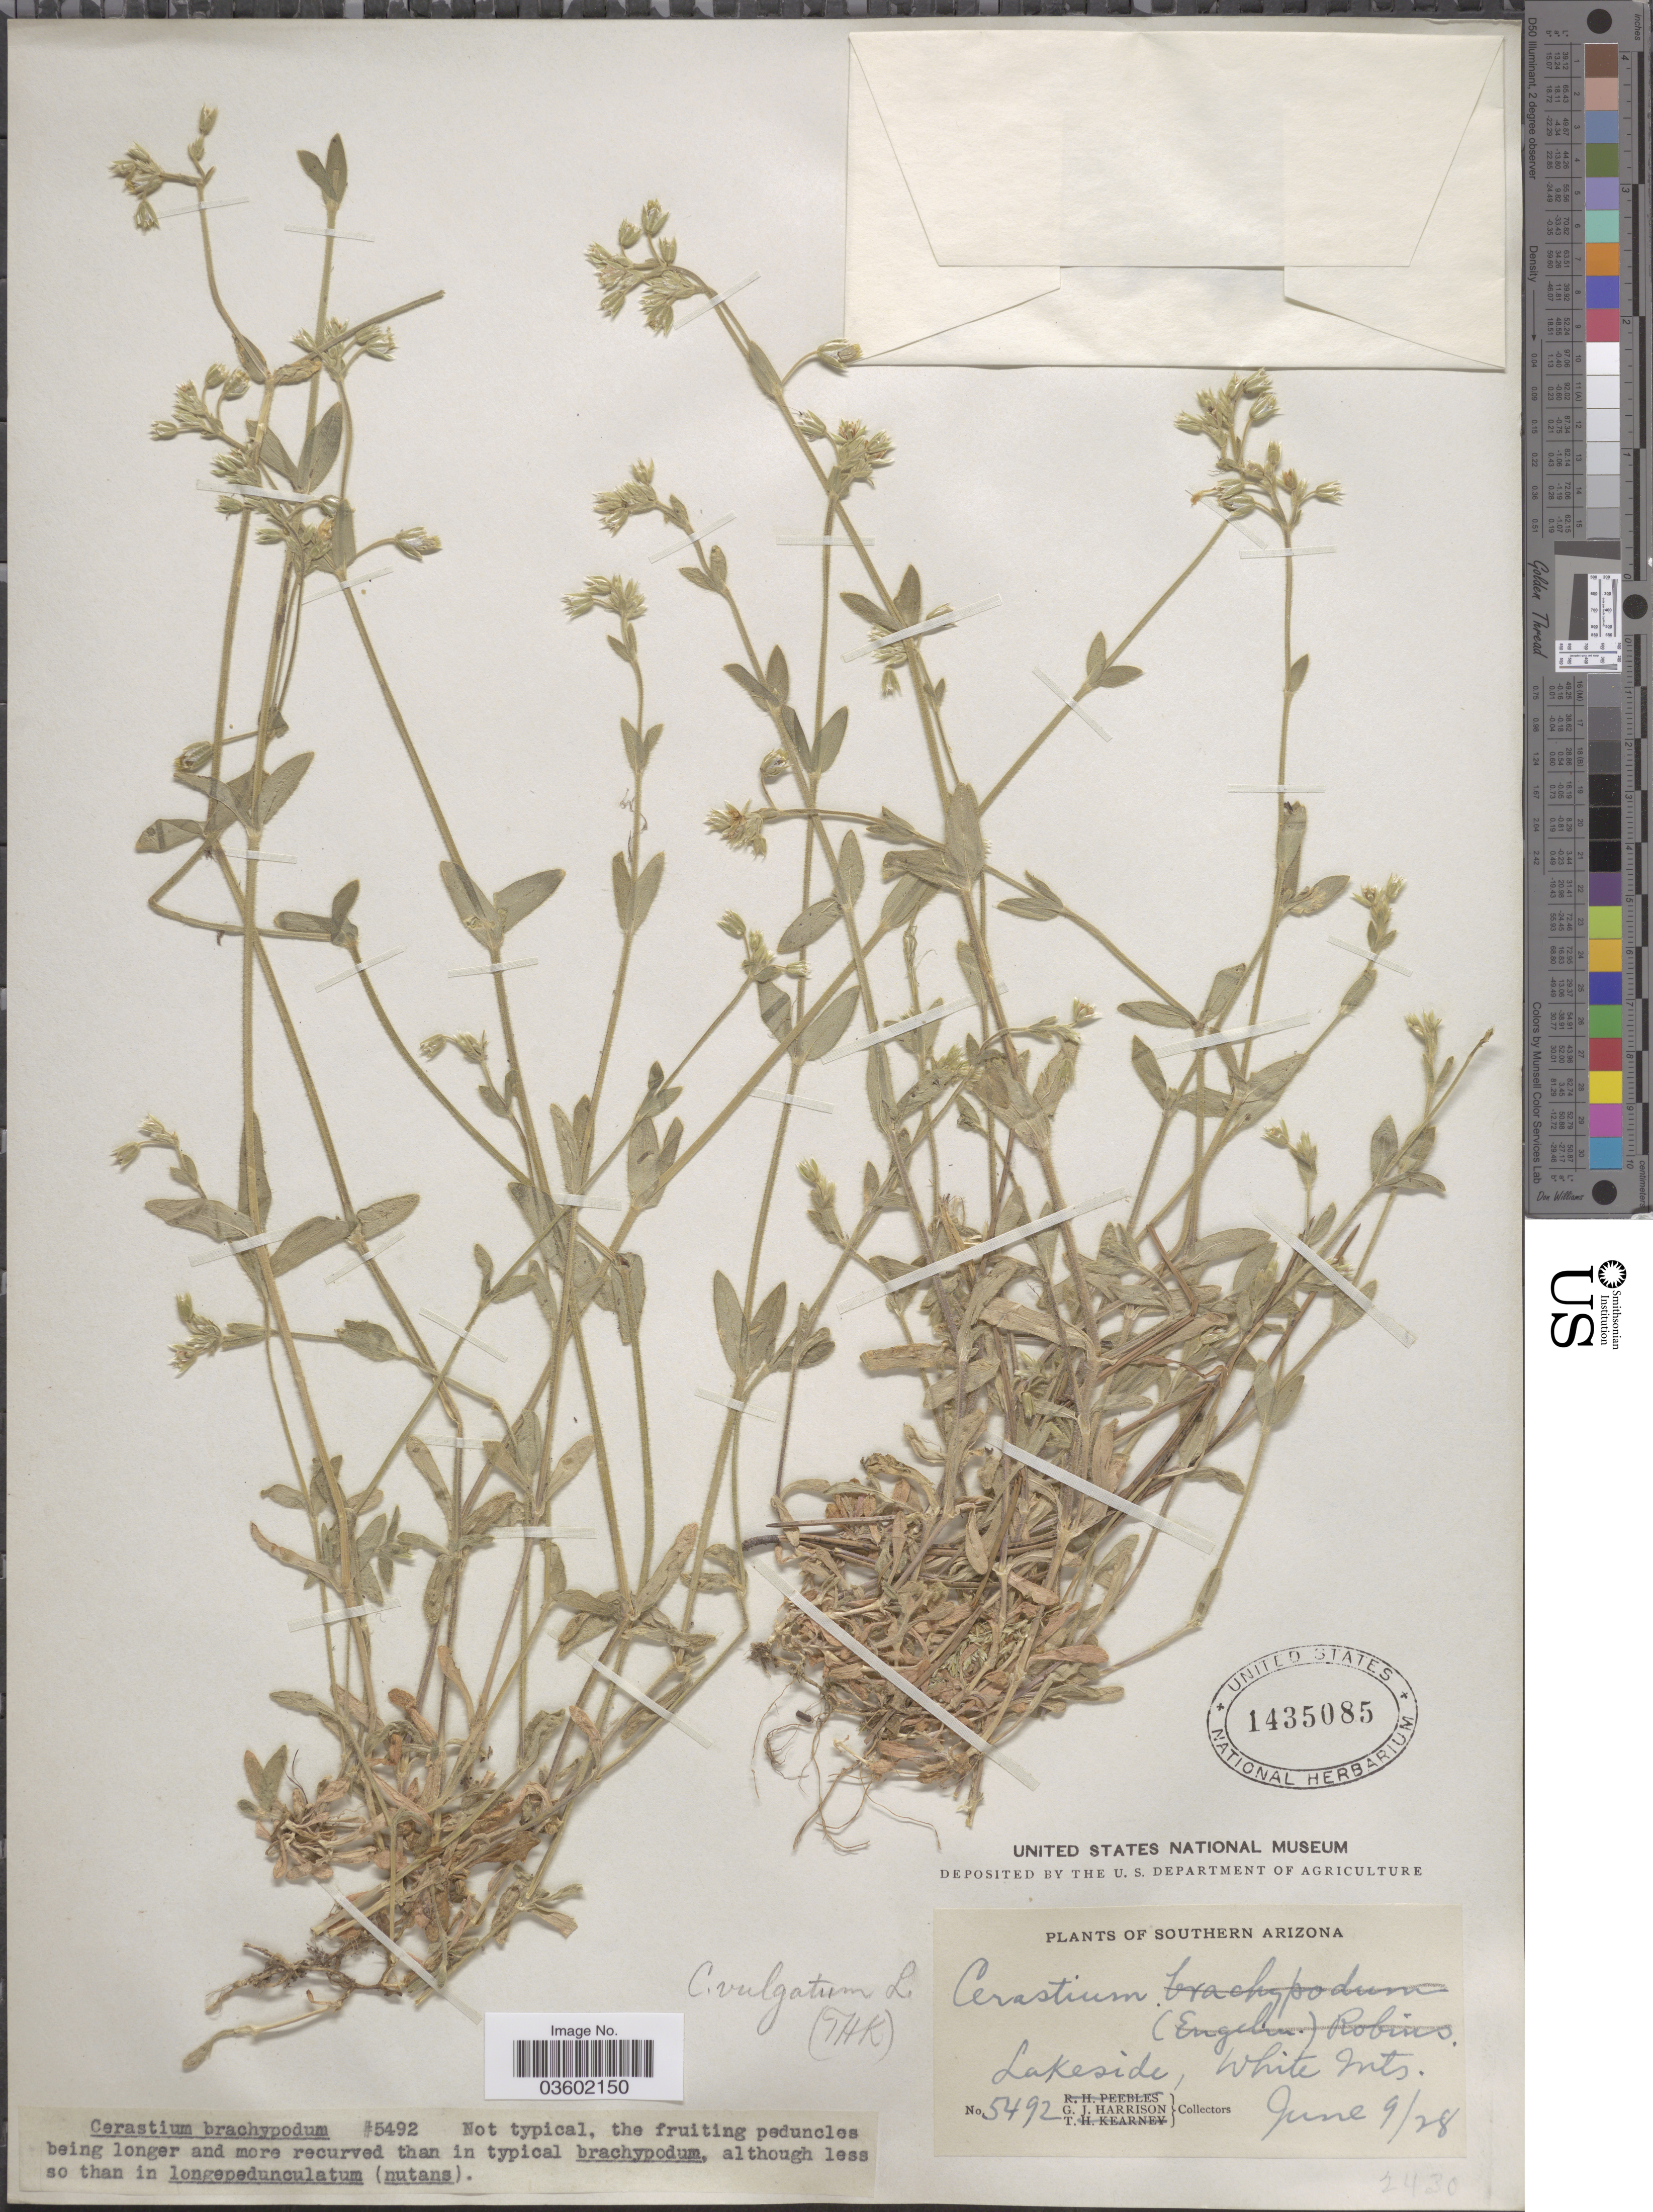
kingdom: Plantae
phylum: Tracheophyta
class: Magnoliopsida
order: Caryophyllales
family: Caryophyllaceae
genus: Cerastium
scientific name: Cerastium vulgatum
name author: L.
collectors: G. J. Harrison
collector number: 5492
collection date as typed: Transcribed d/m/y: 9/6/28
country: United States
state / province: Arizona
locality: Southern Arizona. Lakeside, White Mts.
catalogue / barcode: US 1435085